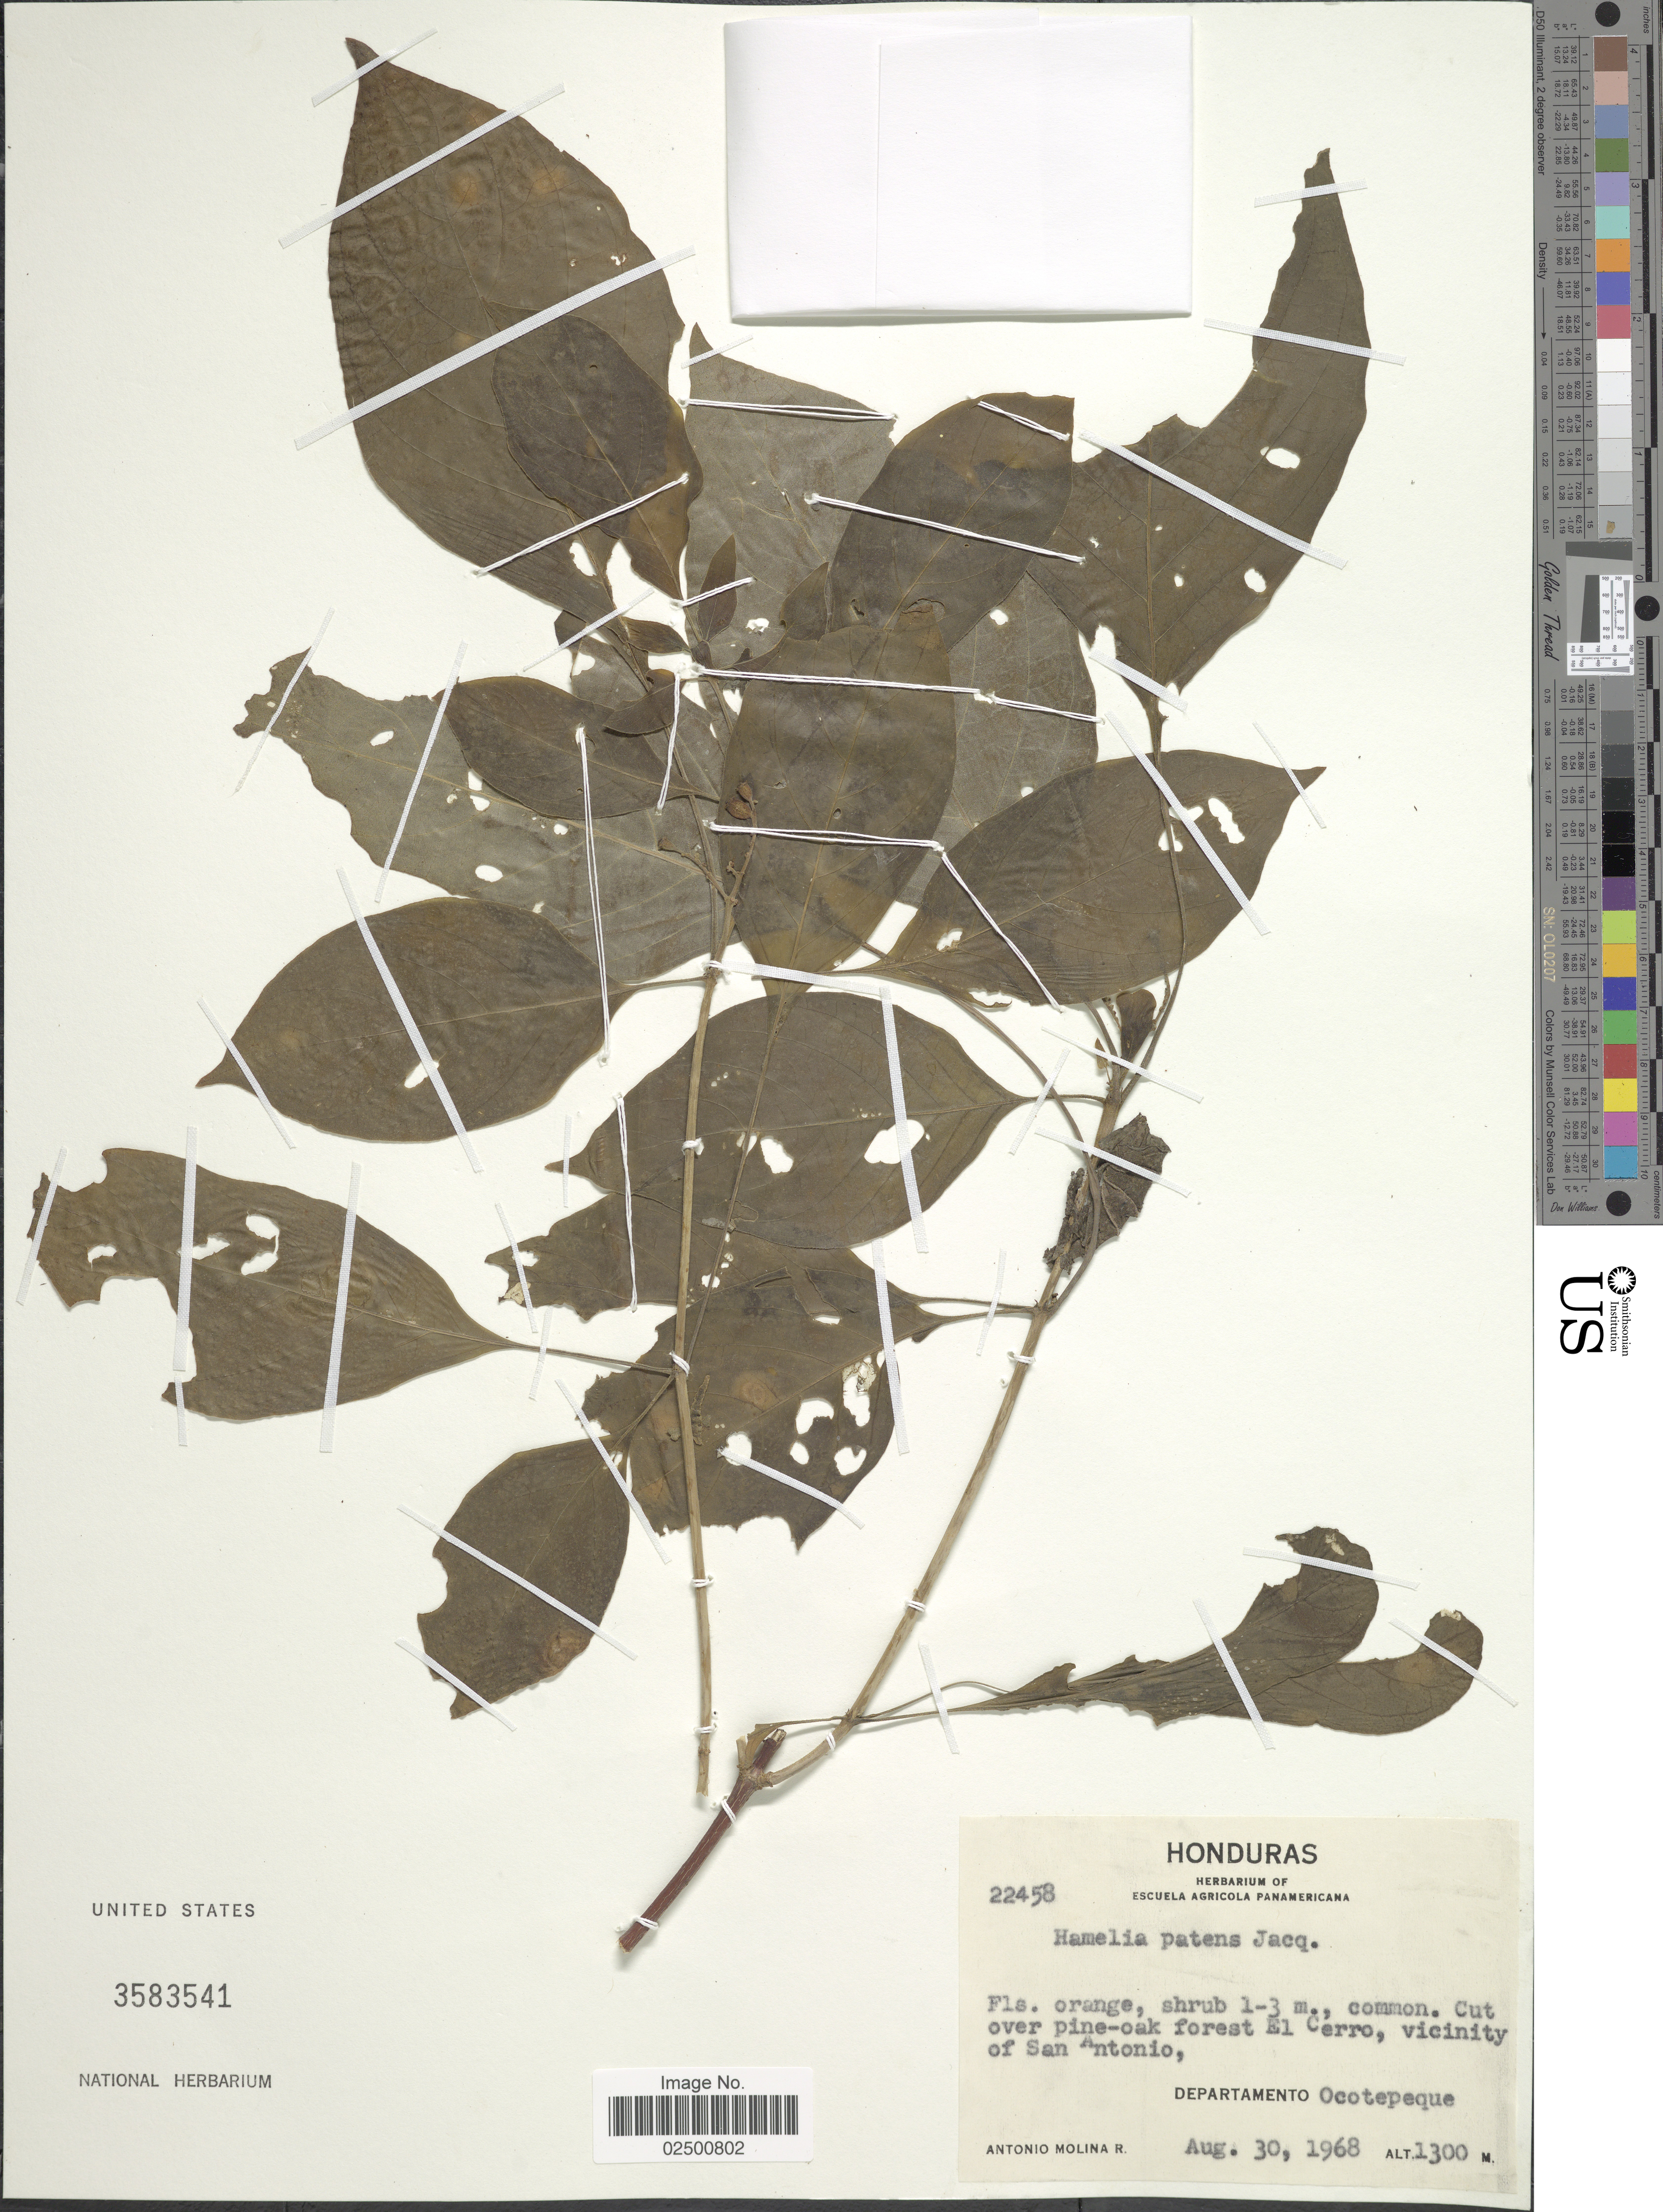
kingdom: Plantae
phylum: Tracheophyta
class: Magnoliopsida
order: Gentianales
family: Rubiaceae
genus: Hamelia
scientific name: Hamelia patens var. patens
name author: Jacq.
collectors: A. Molina R.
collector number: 22458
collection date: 1968-08-30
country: Honduras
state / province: Ocotepeque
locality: Vicinity of San Antonio, Departamento Ocotepeque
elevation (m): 1300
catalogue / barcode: US 3583541